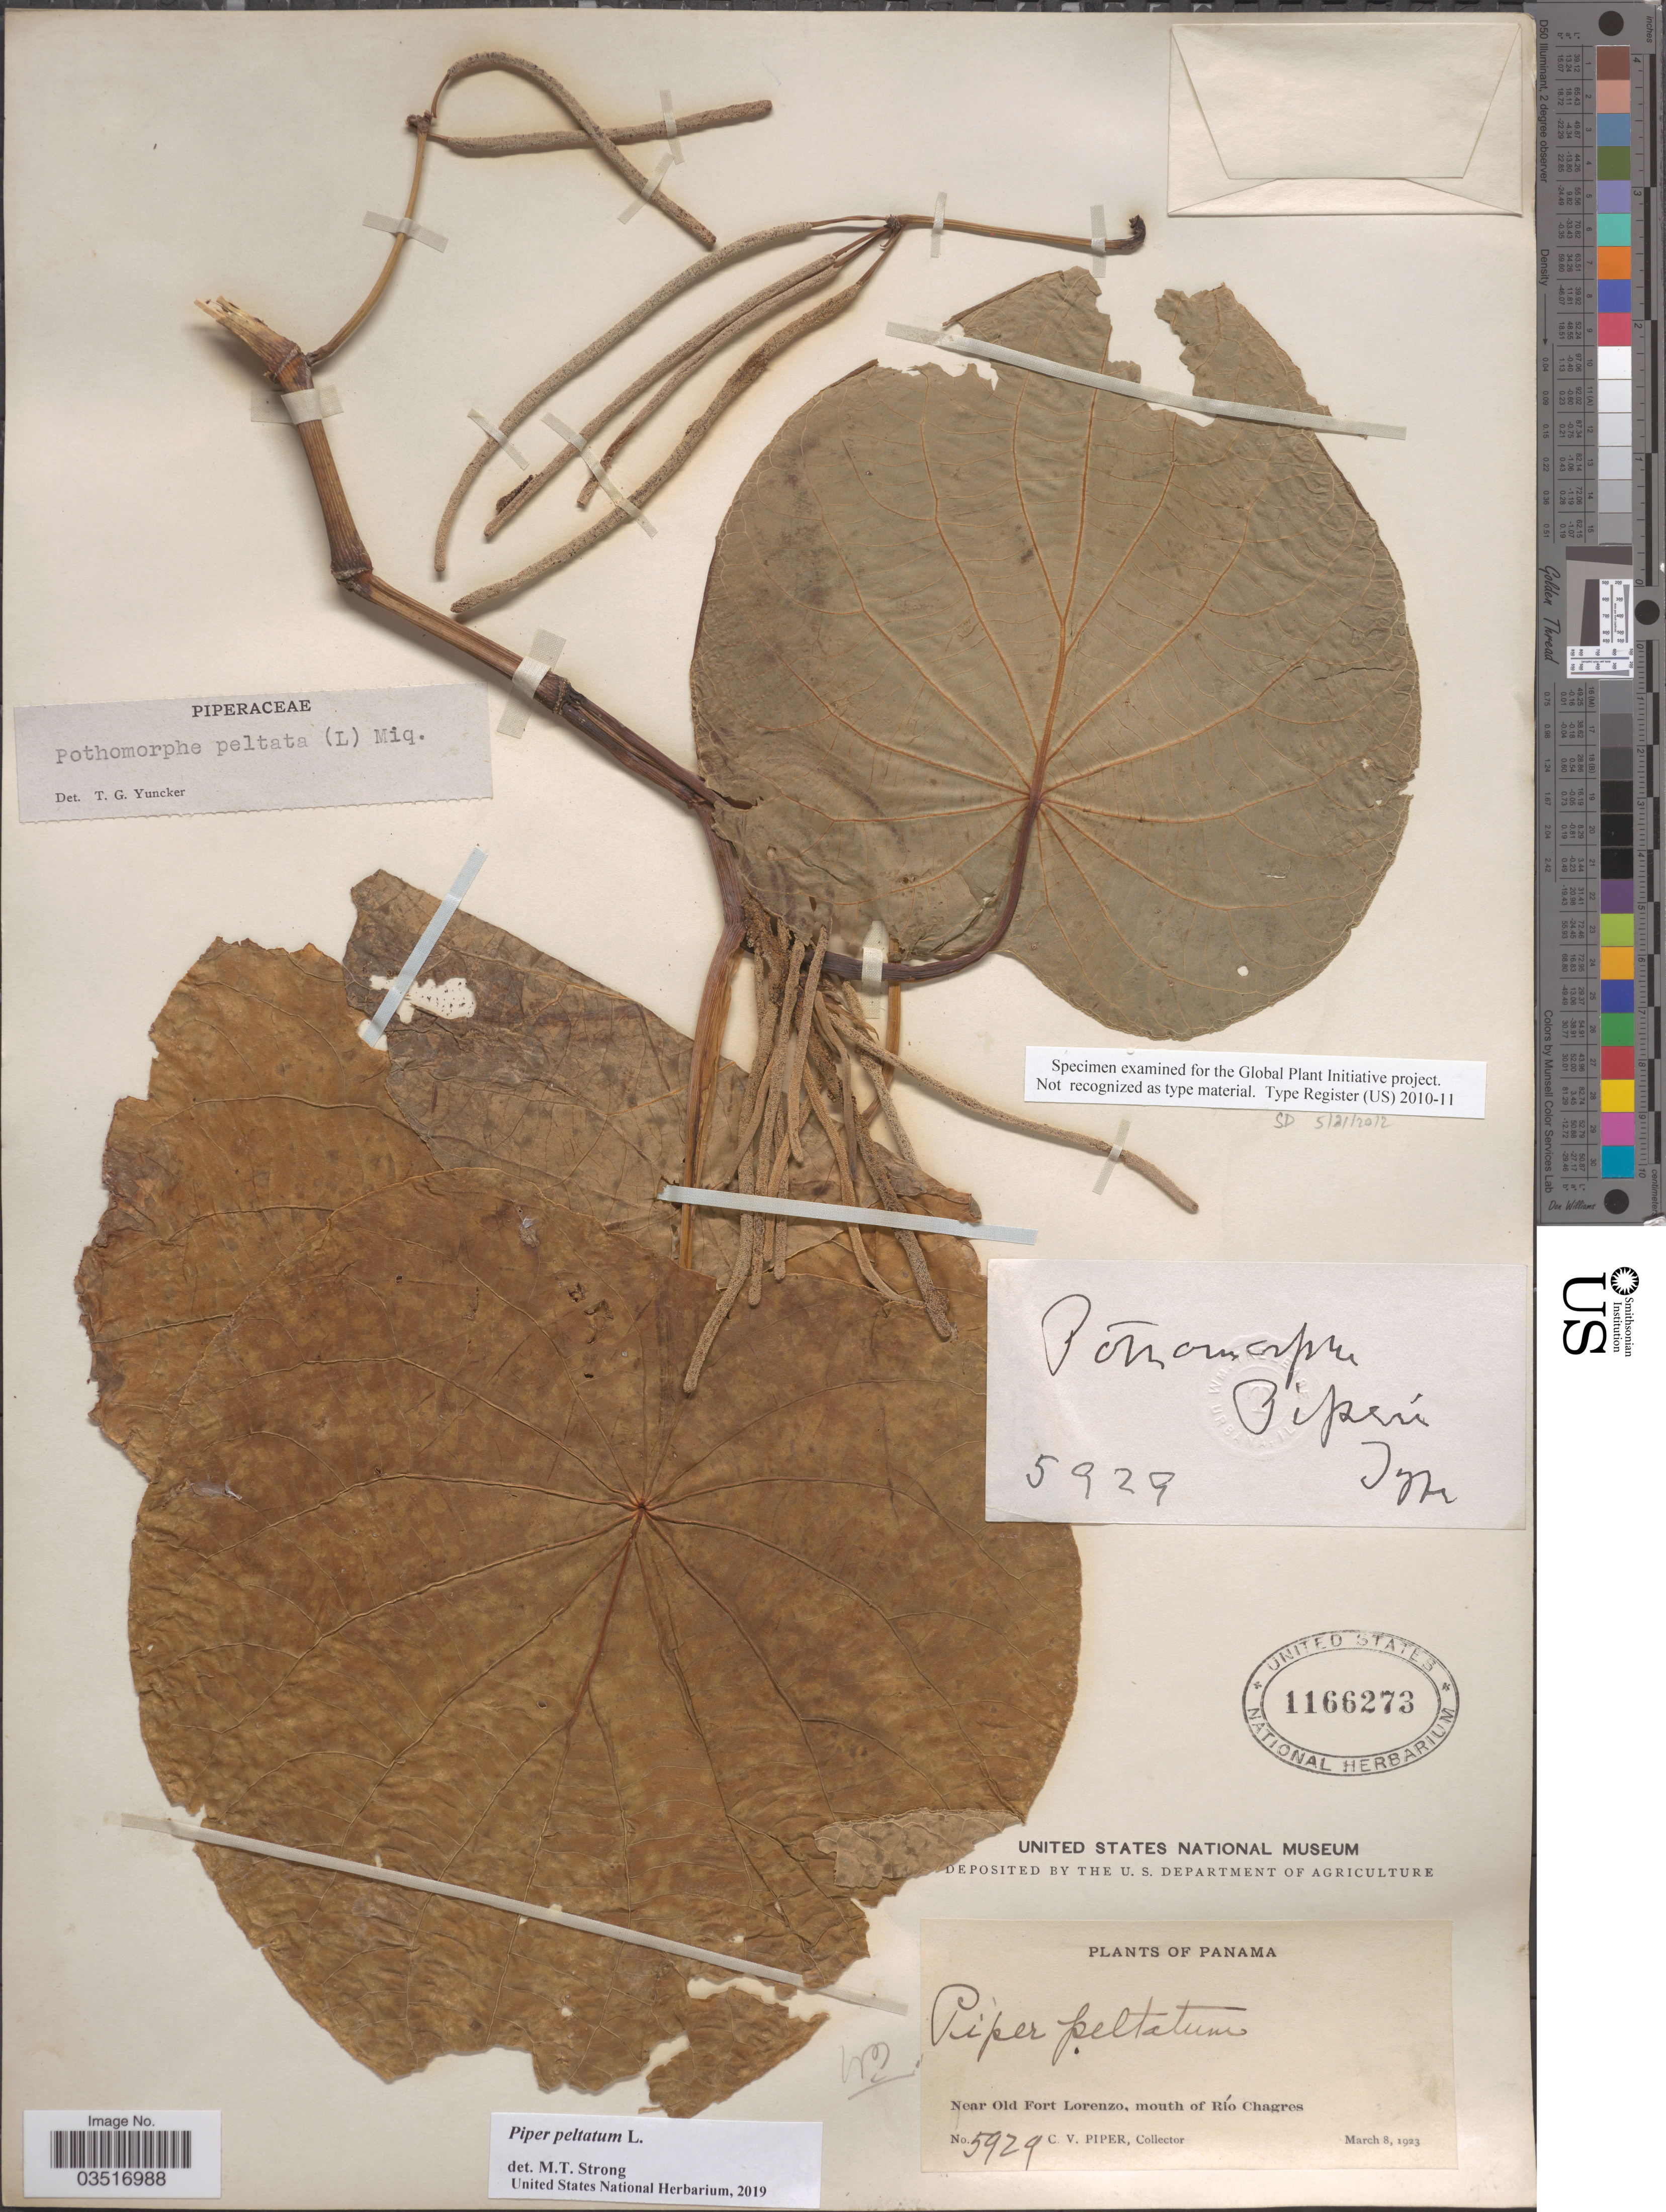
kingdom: Plantae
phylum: Tracheophyta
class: Magnoliopsida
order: Piperales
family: Piperaceae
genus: Piper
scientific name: Piper peltatum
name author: L.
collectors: C. V. Piper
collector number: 5929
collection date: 1923-03-08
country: Panama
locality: Near Old Fort Lorenzo, mouth of Río Chagres.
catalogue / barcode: US 1166273